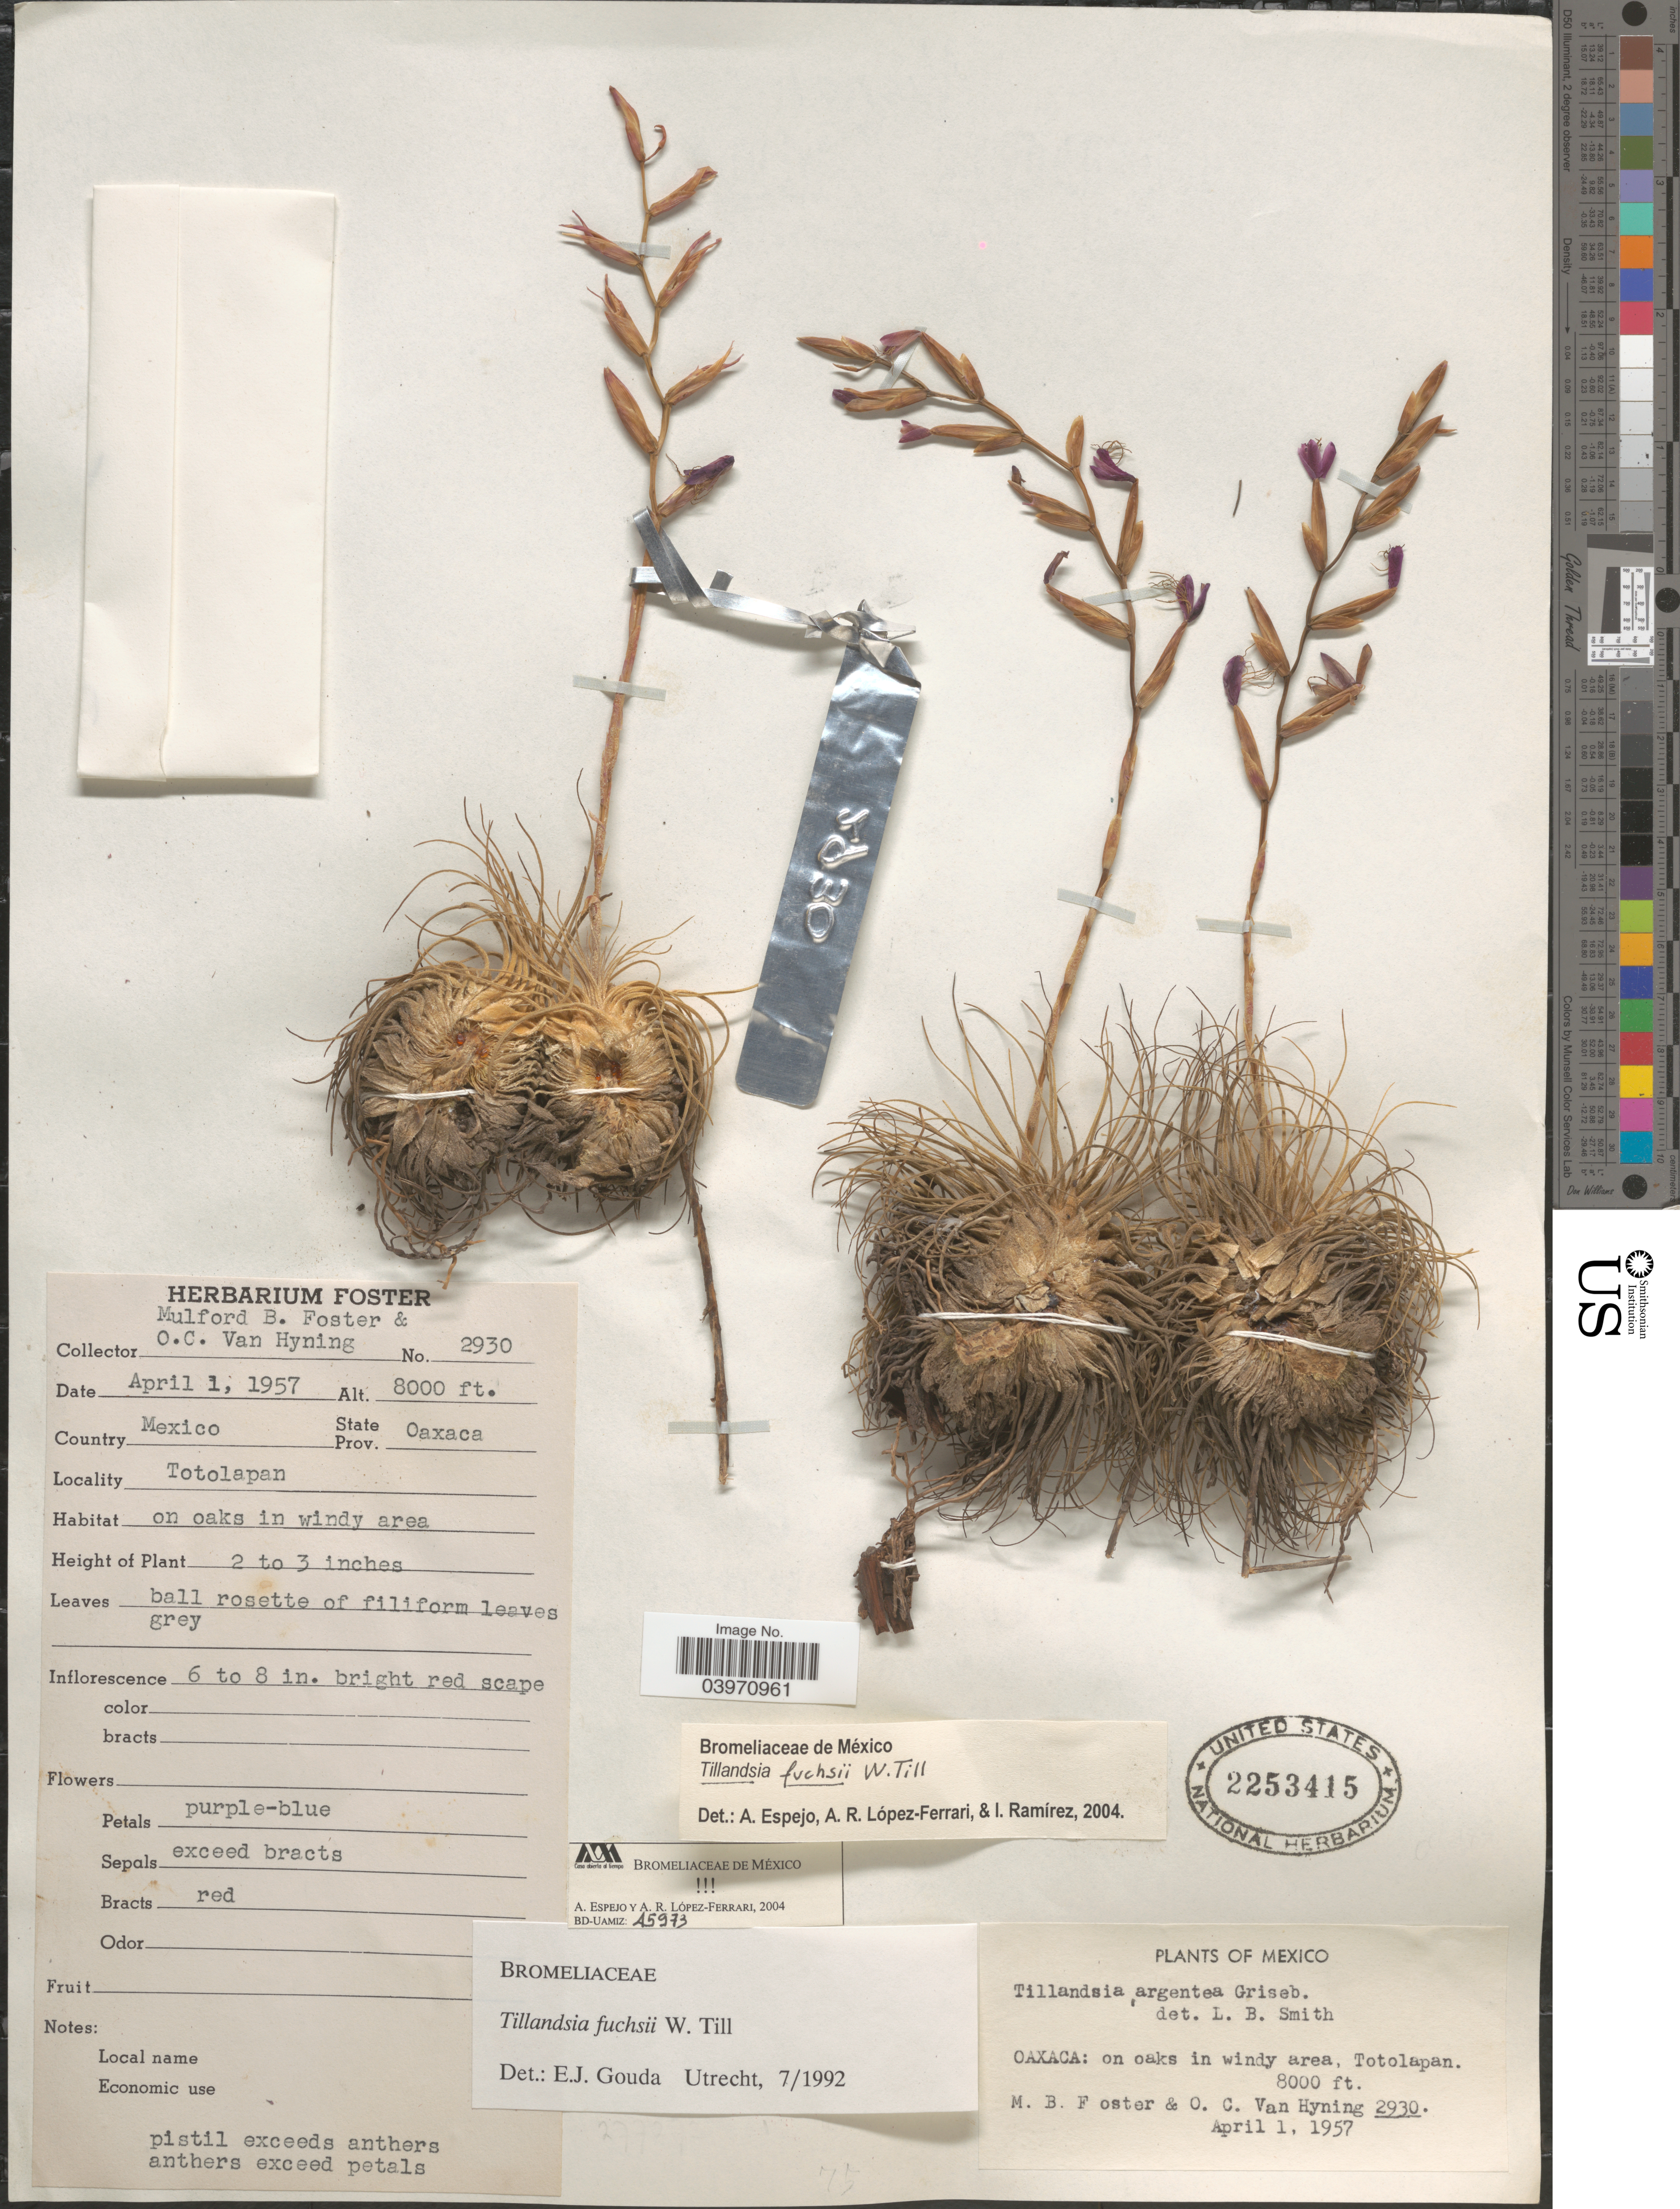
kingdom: Plantae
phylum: Tracheophyta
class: Liliopsida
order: Poales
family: Bromeliaceae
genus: Tillandsia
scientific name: Tillandsia fuchsii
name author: W. Till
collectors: M. B. Foster & O. Van Hyning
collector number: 2930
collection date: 1957-04-01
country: Mexico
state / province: Oaxaca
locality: Totolapan.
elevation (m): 2438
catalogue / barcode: US 2253415